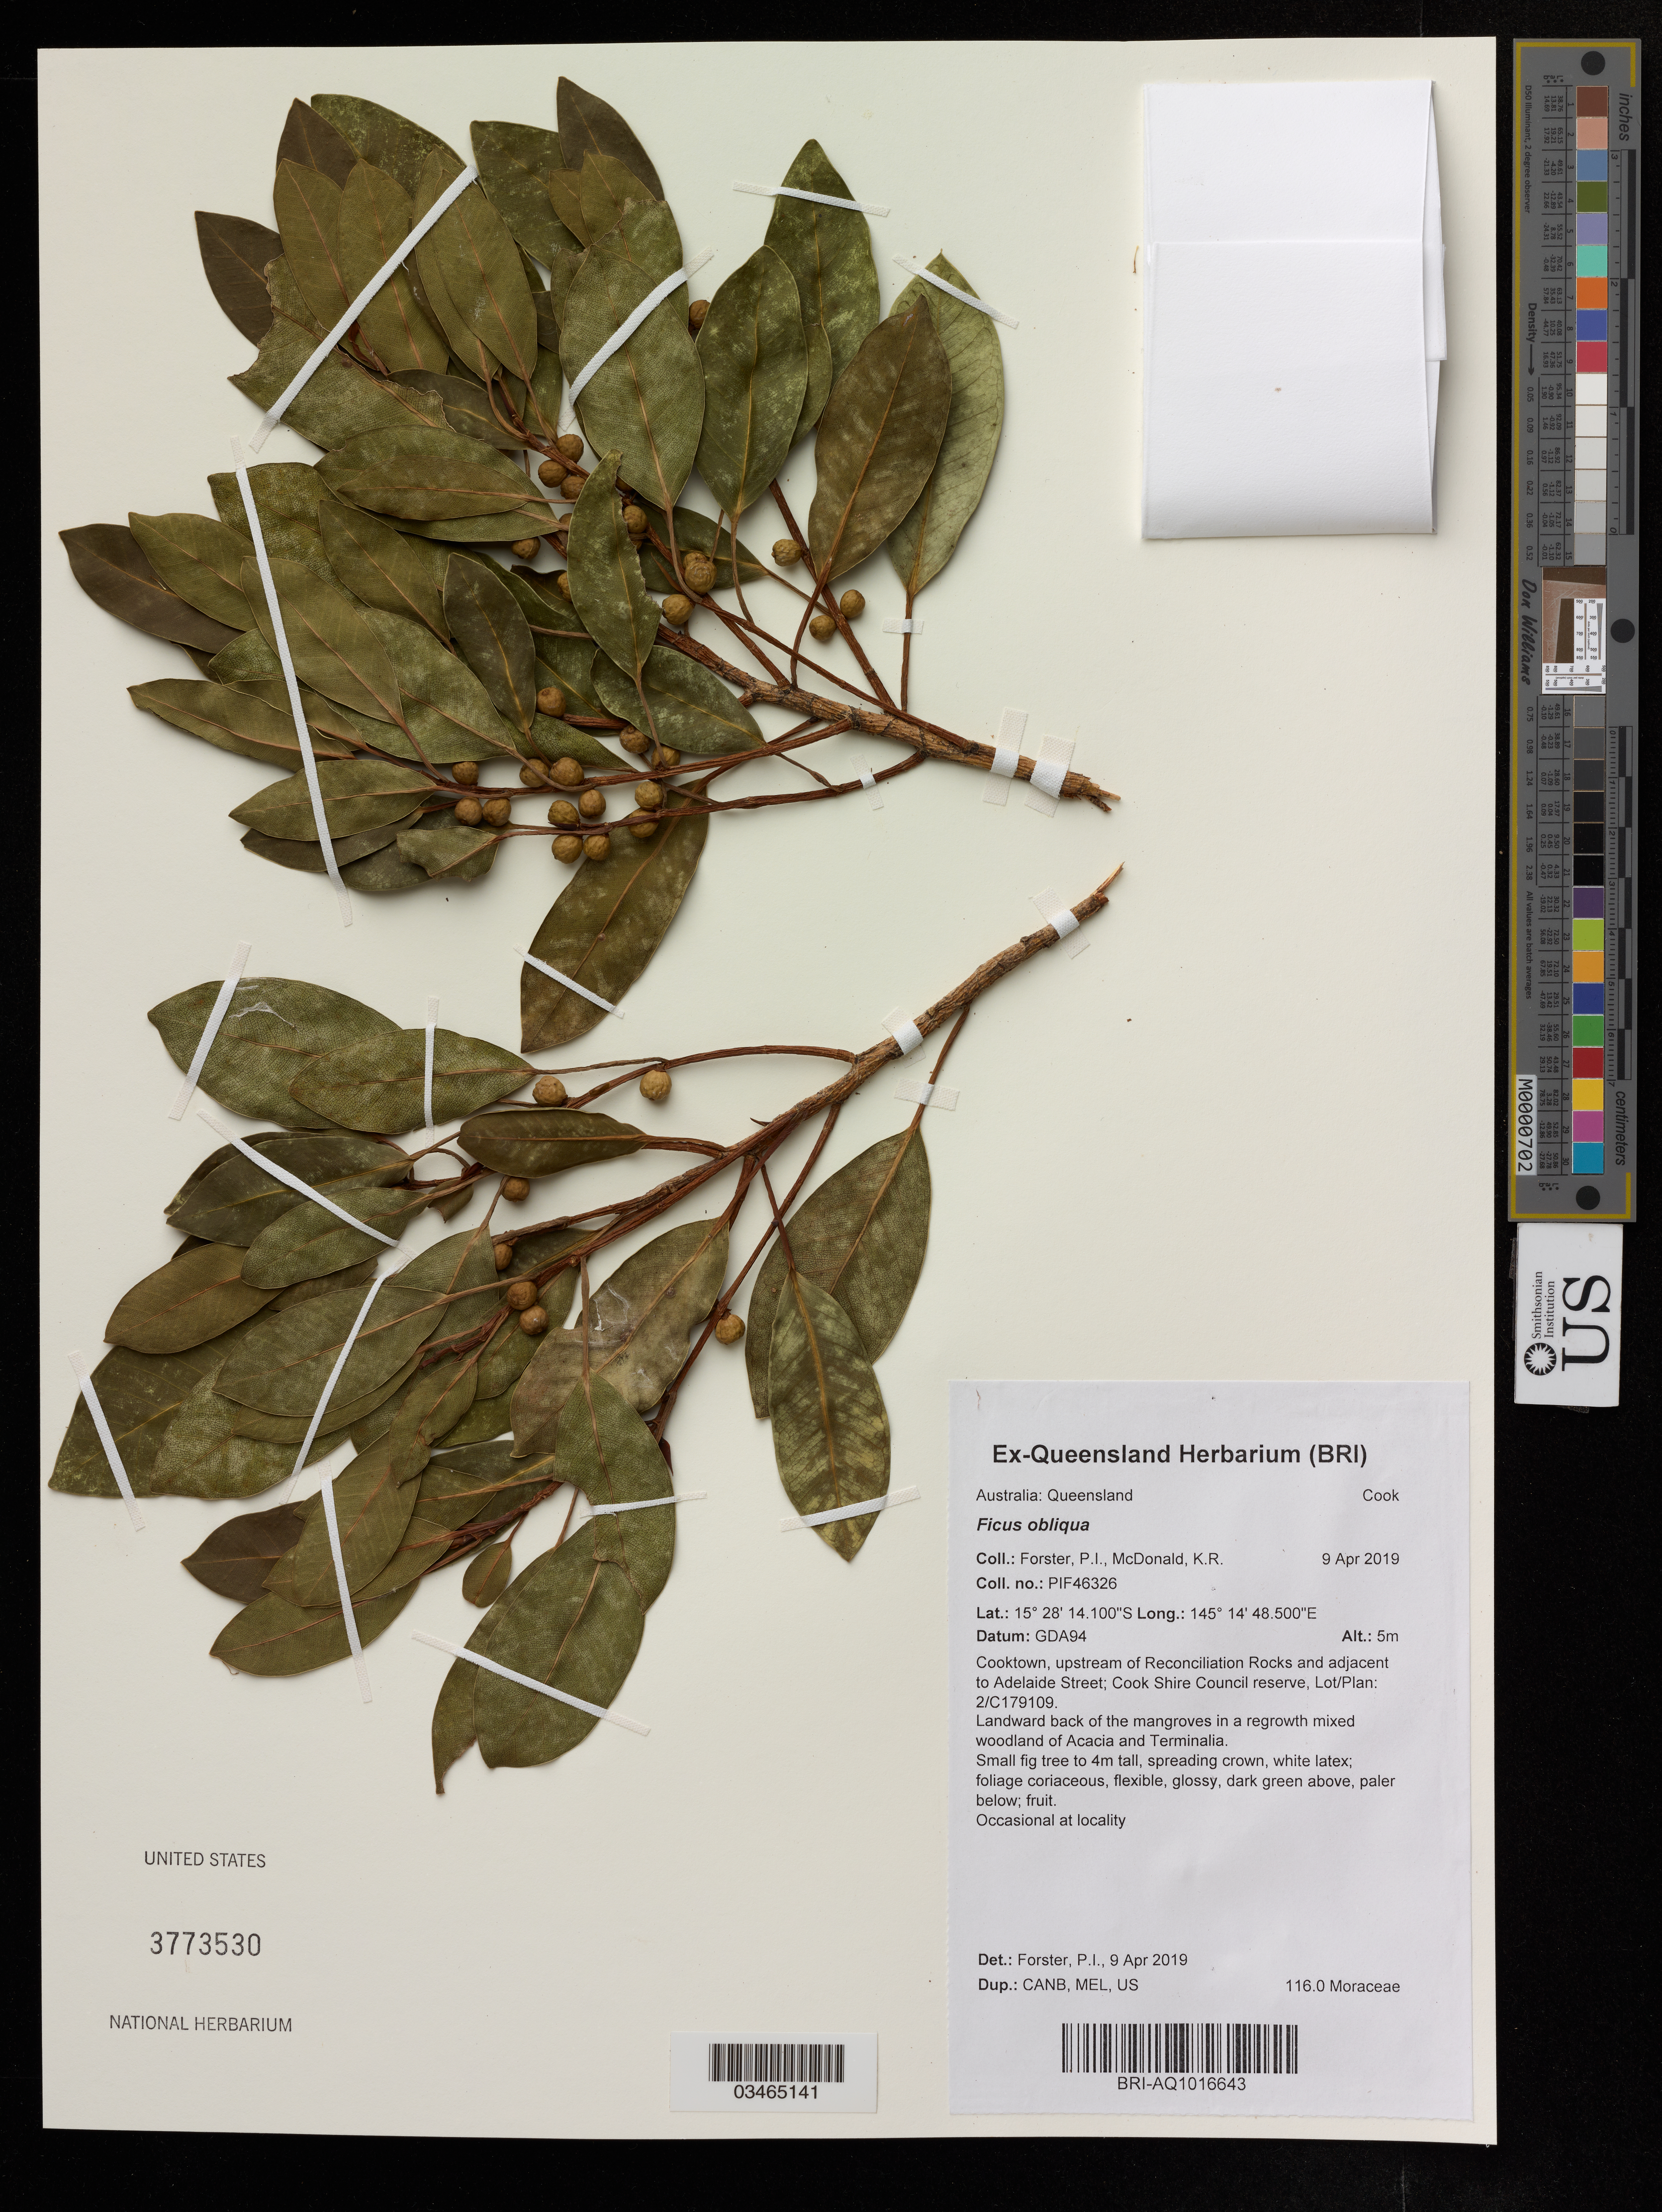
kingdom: Plantae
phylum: Tracheophyta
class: Magnoliopsida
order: Rosales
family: Moraceae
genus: Ficus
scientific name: Ficus obliqua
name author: G. Forst.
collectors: P. Forster & K. McDonald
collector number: PIF46326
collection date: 2019-04-09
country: Australia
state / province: Queensland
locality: Cook, Cooktown, upstream of Reconciliation Rocks and adjacent to Adelaide Street; Cook Shire Council reserve, Lot/Plan: 2/C179109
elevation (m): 5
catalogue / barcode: US 3773530